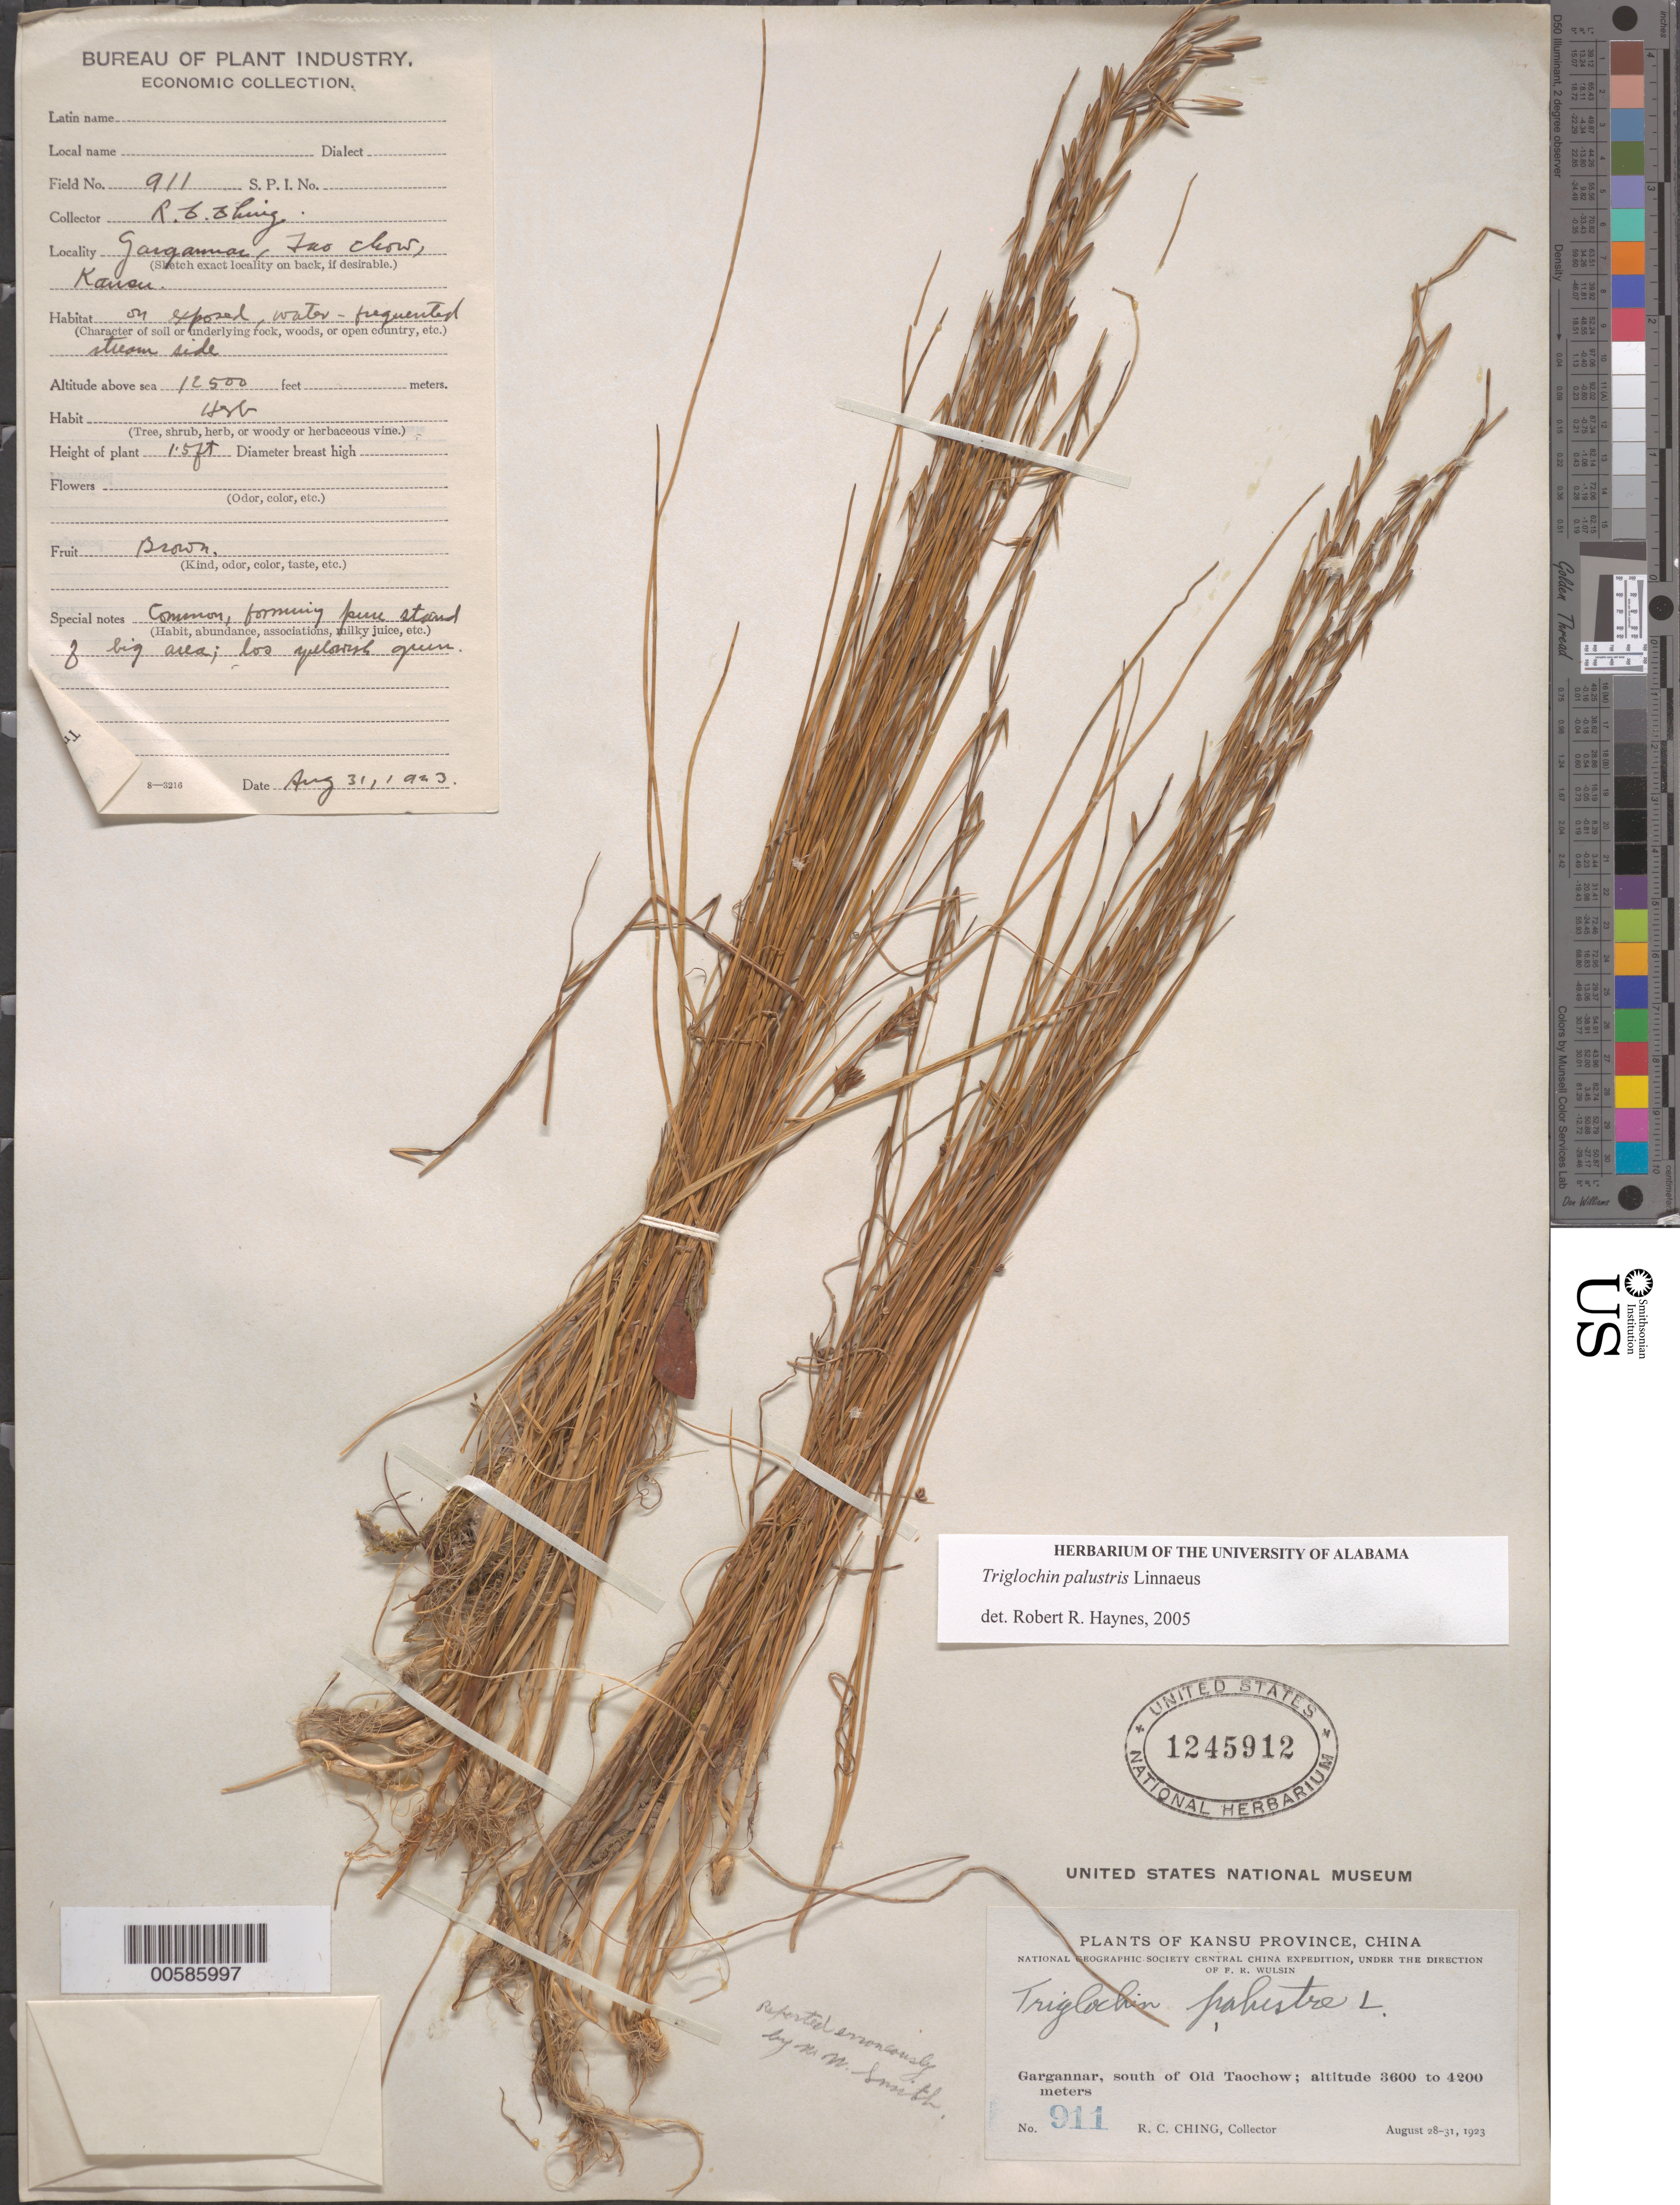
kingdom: Plantae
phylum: Tracheophyta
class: Liliopsida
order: Alismatales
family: Juncaginaceae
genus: Triglochin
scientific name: Triglochin palustris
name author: L.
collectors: R. C. Ching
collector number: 911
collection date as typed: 28 Aug 1923 to 31 Aug 1923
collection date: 1923-08-28/1923-08-31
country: China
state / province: Gansu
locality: Gargannar, S of Old Taochow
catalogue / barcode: US 1245912